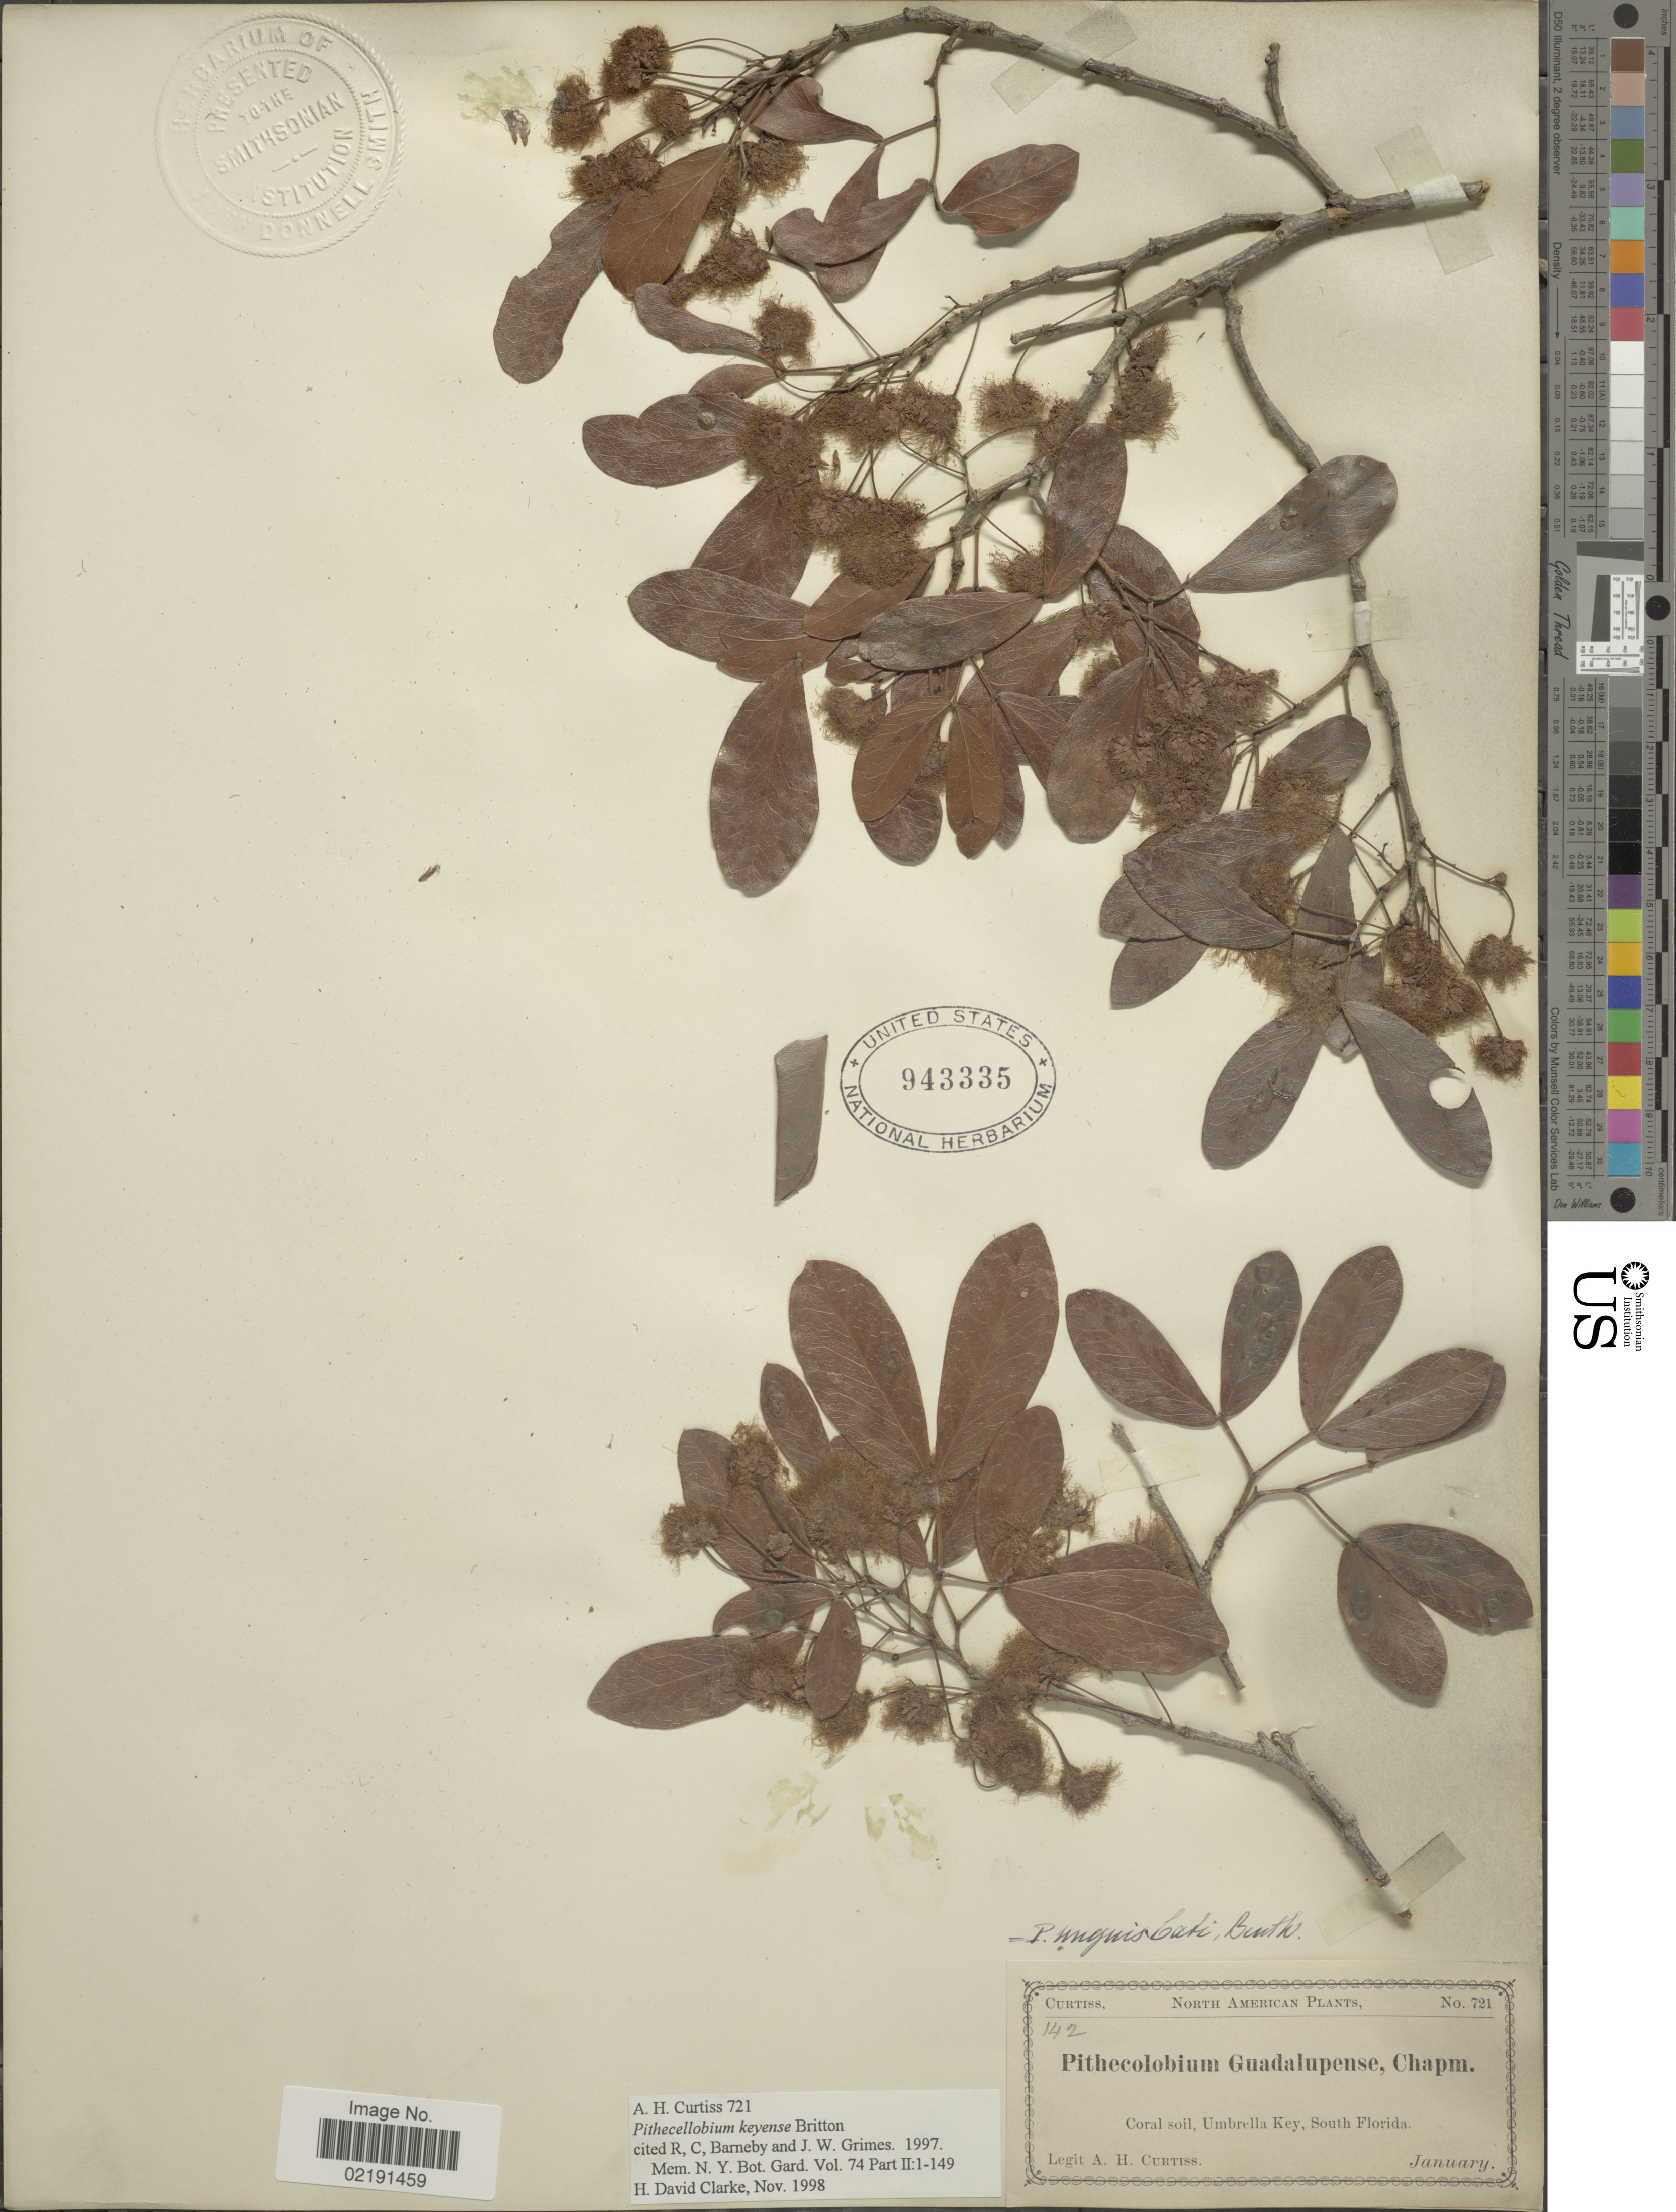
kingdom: Plantae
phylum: Tracheophyta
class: Magnoliopsida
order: Fabales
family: Fabaceae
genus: Pithecellobium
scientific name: Pithecellobium keyense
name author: Britton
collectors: A. H. Curtiss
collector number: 721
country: United States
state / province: Florida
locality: Coral soil, Umbrella Key, South Florida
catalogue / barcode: US 943335